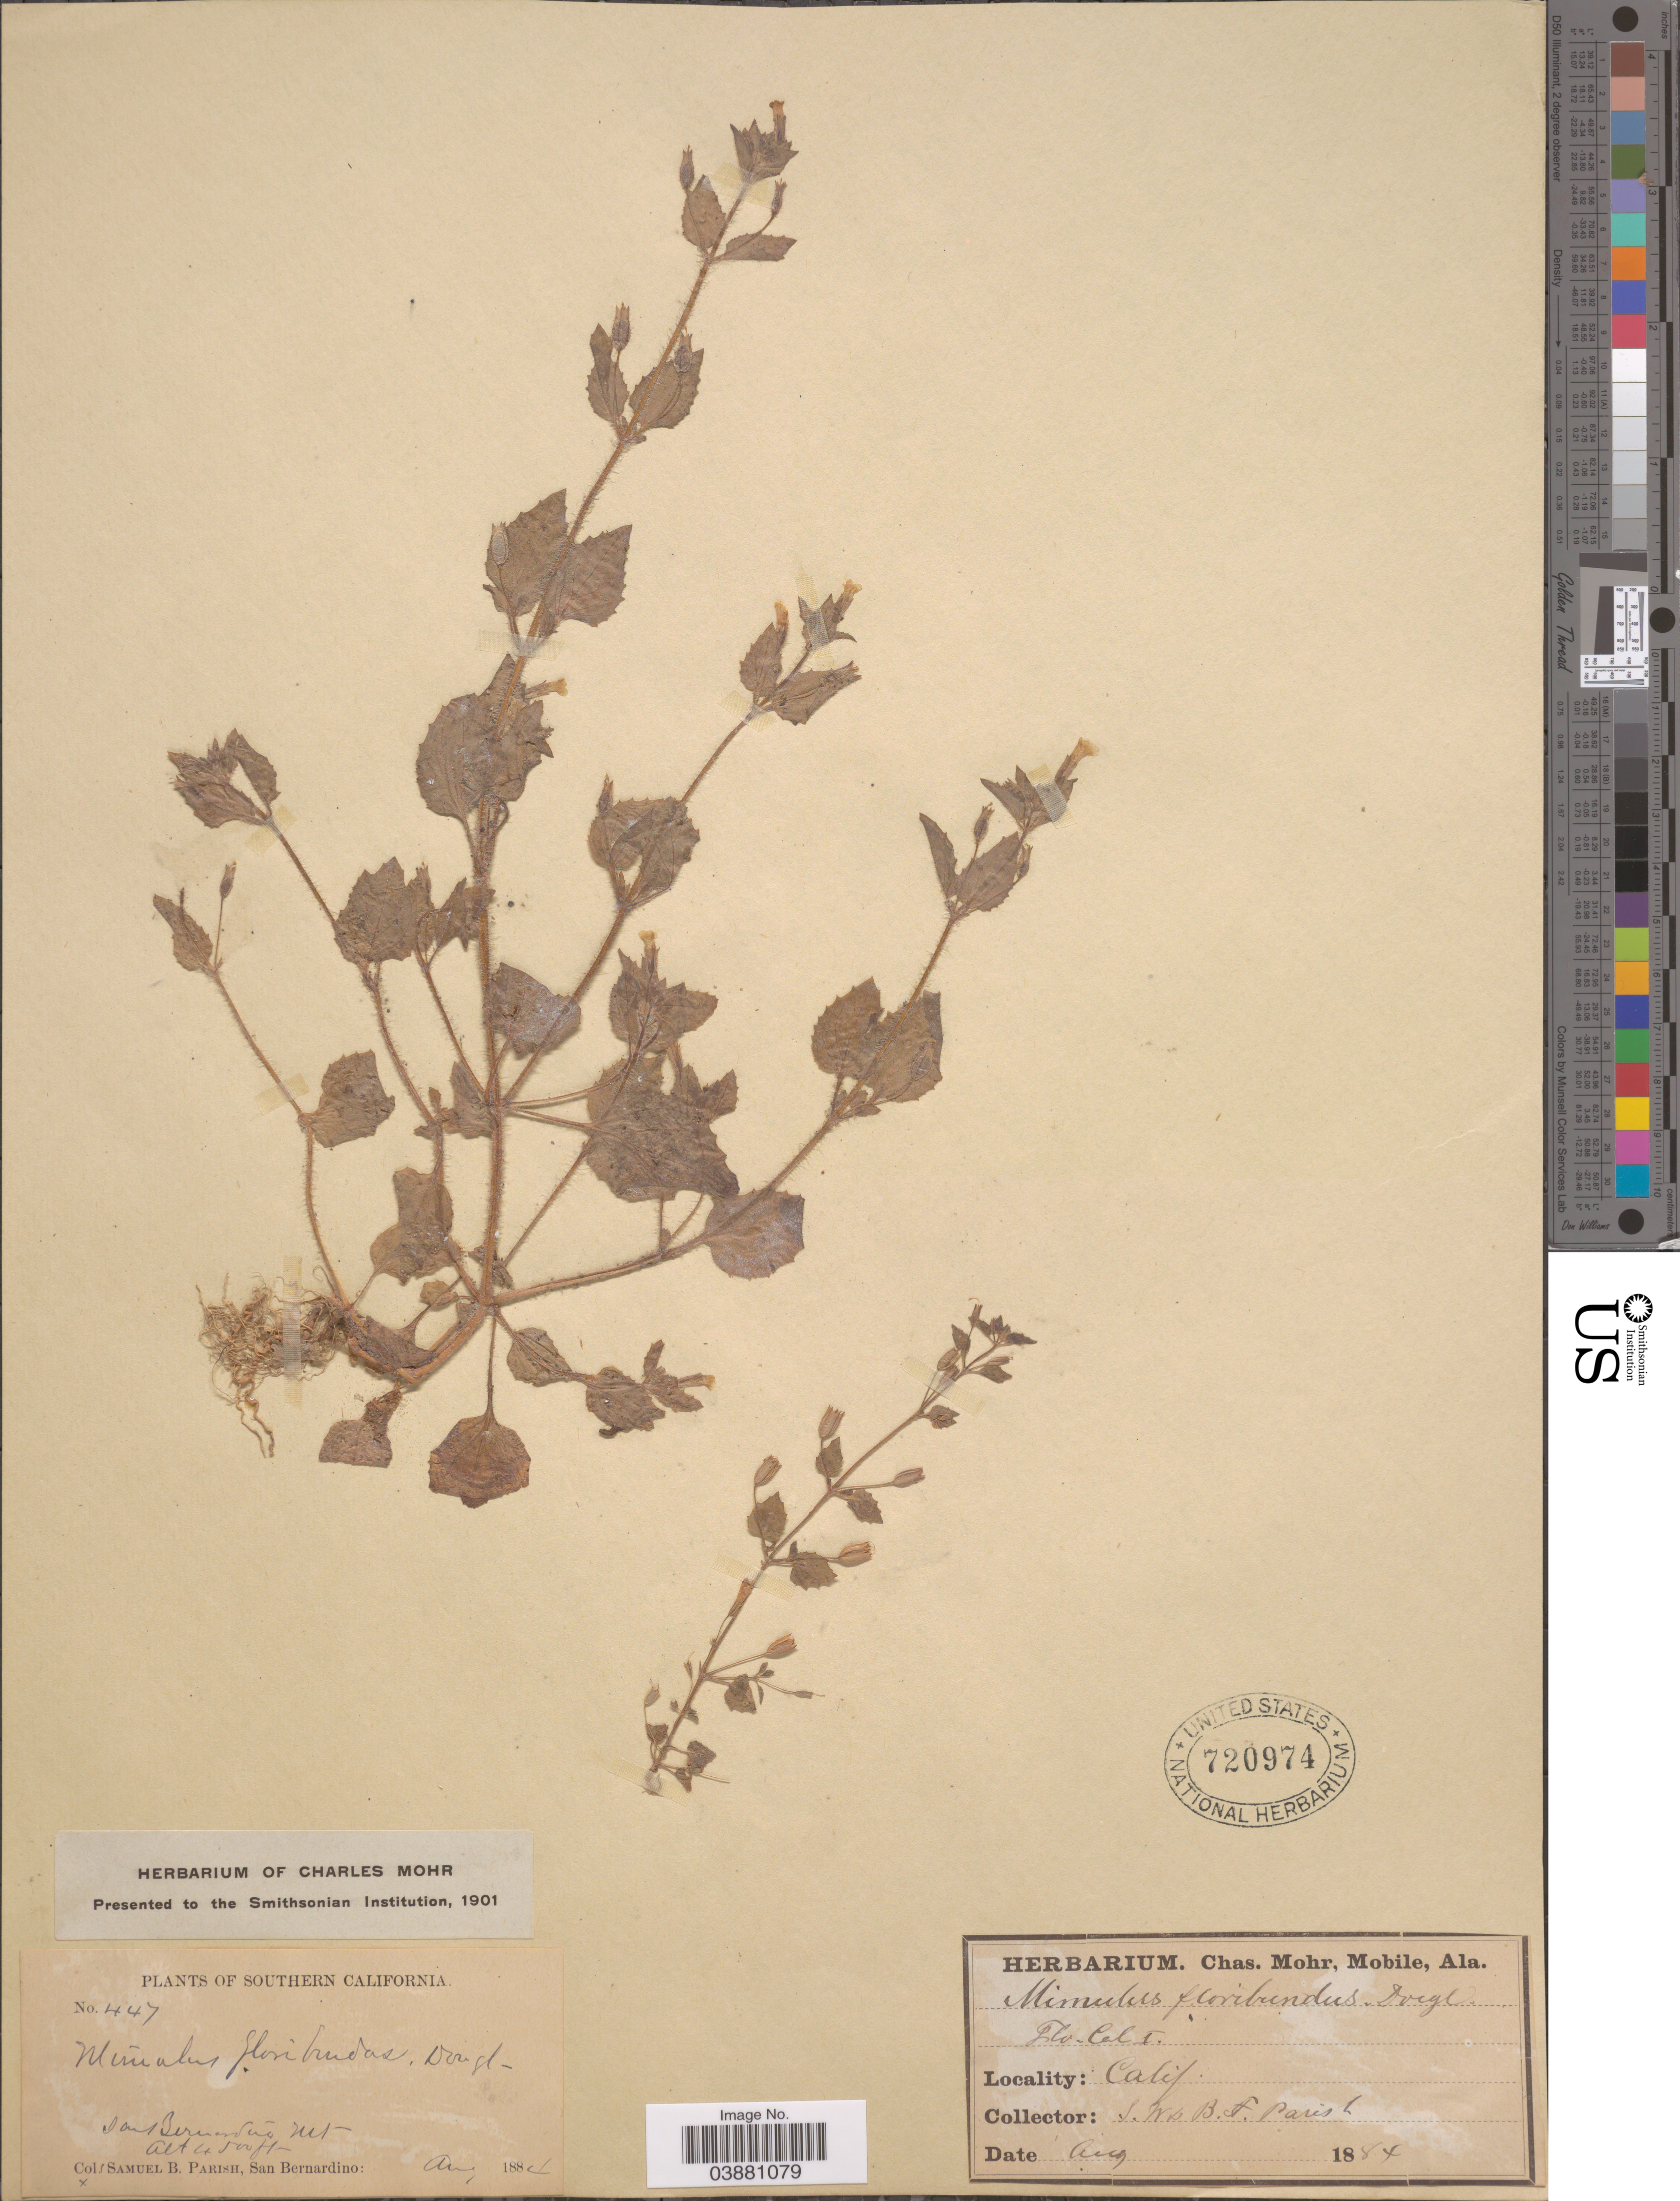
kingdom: Plantae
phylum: Tracheophyta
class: Magnoliopsida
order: Lamiales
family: Phrymaceae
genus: Mimulus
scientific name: Mimulus floribundus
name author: Douglas ex Lindl.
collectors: S. B. Parish & B. Parish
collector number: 447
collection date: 1884-08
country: United States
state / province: California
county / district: San Bernardino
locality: Southern California. San Bernardino Mt.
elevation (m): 1372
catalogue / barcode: US 720974